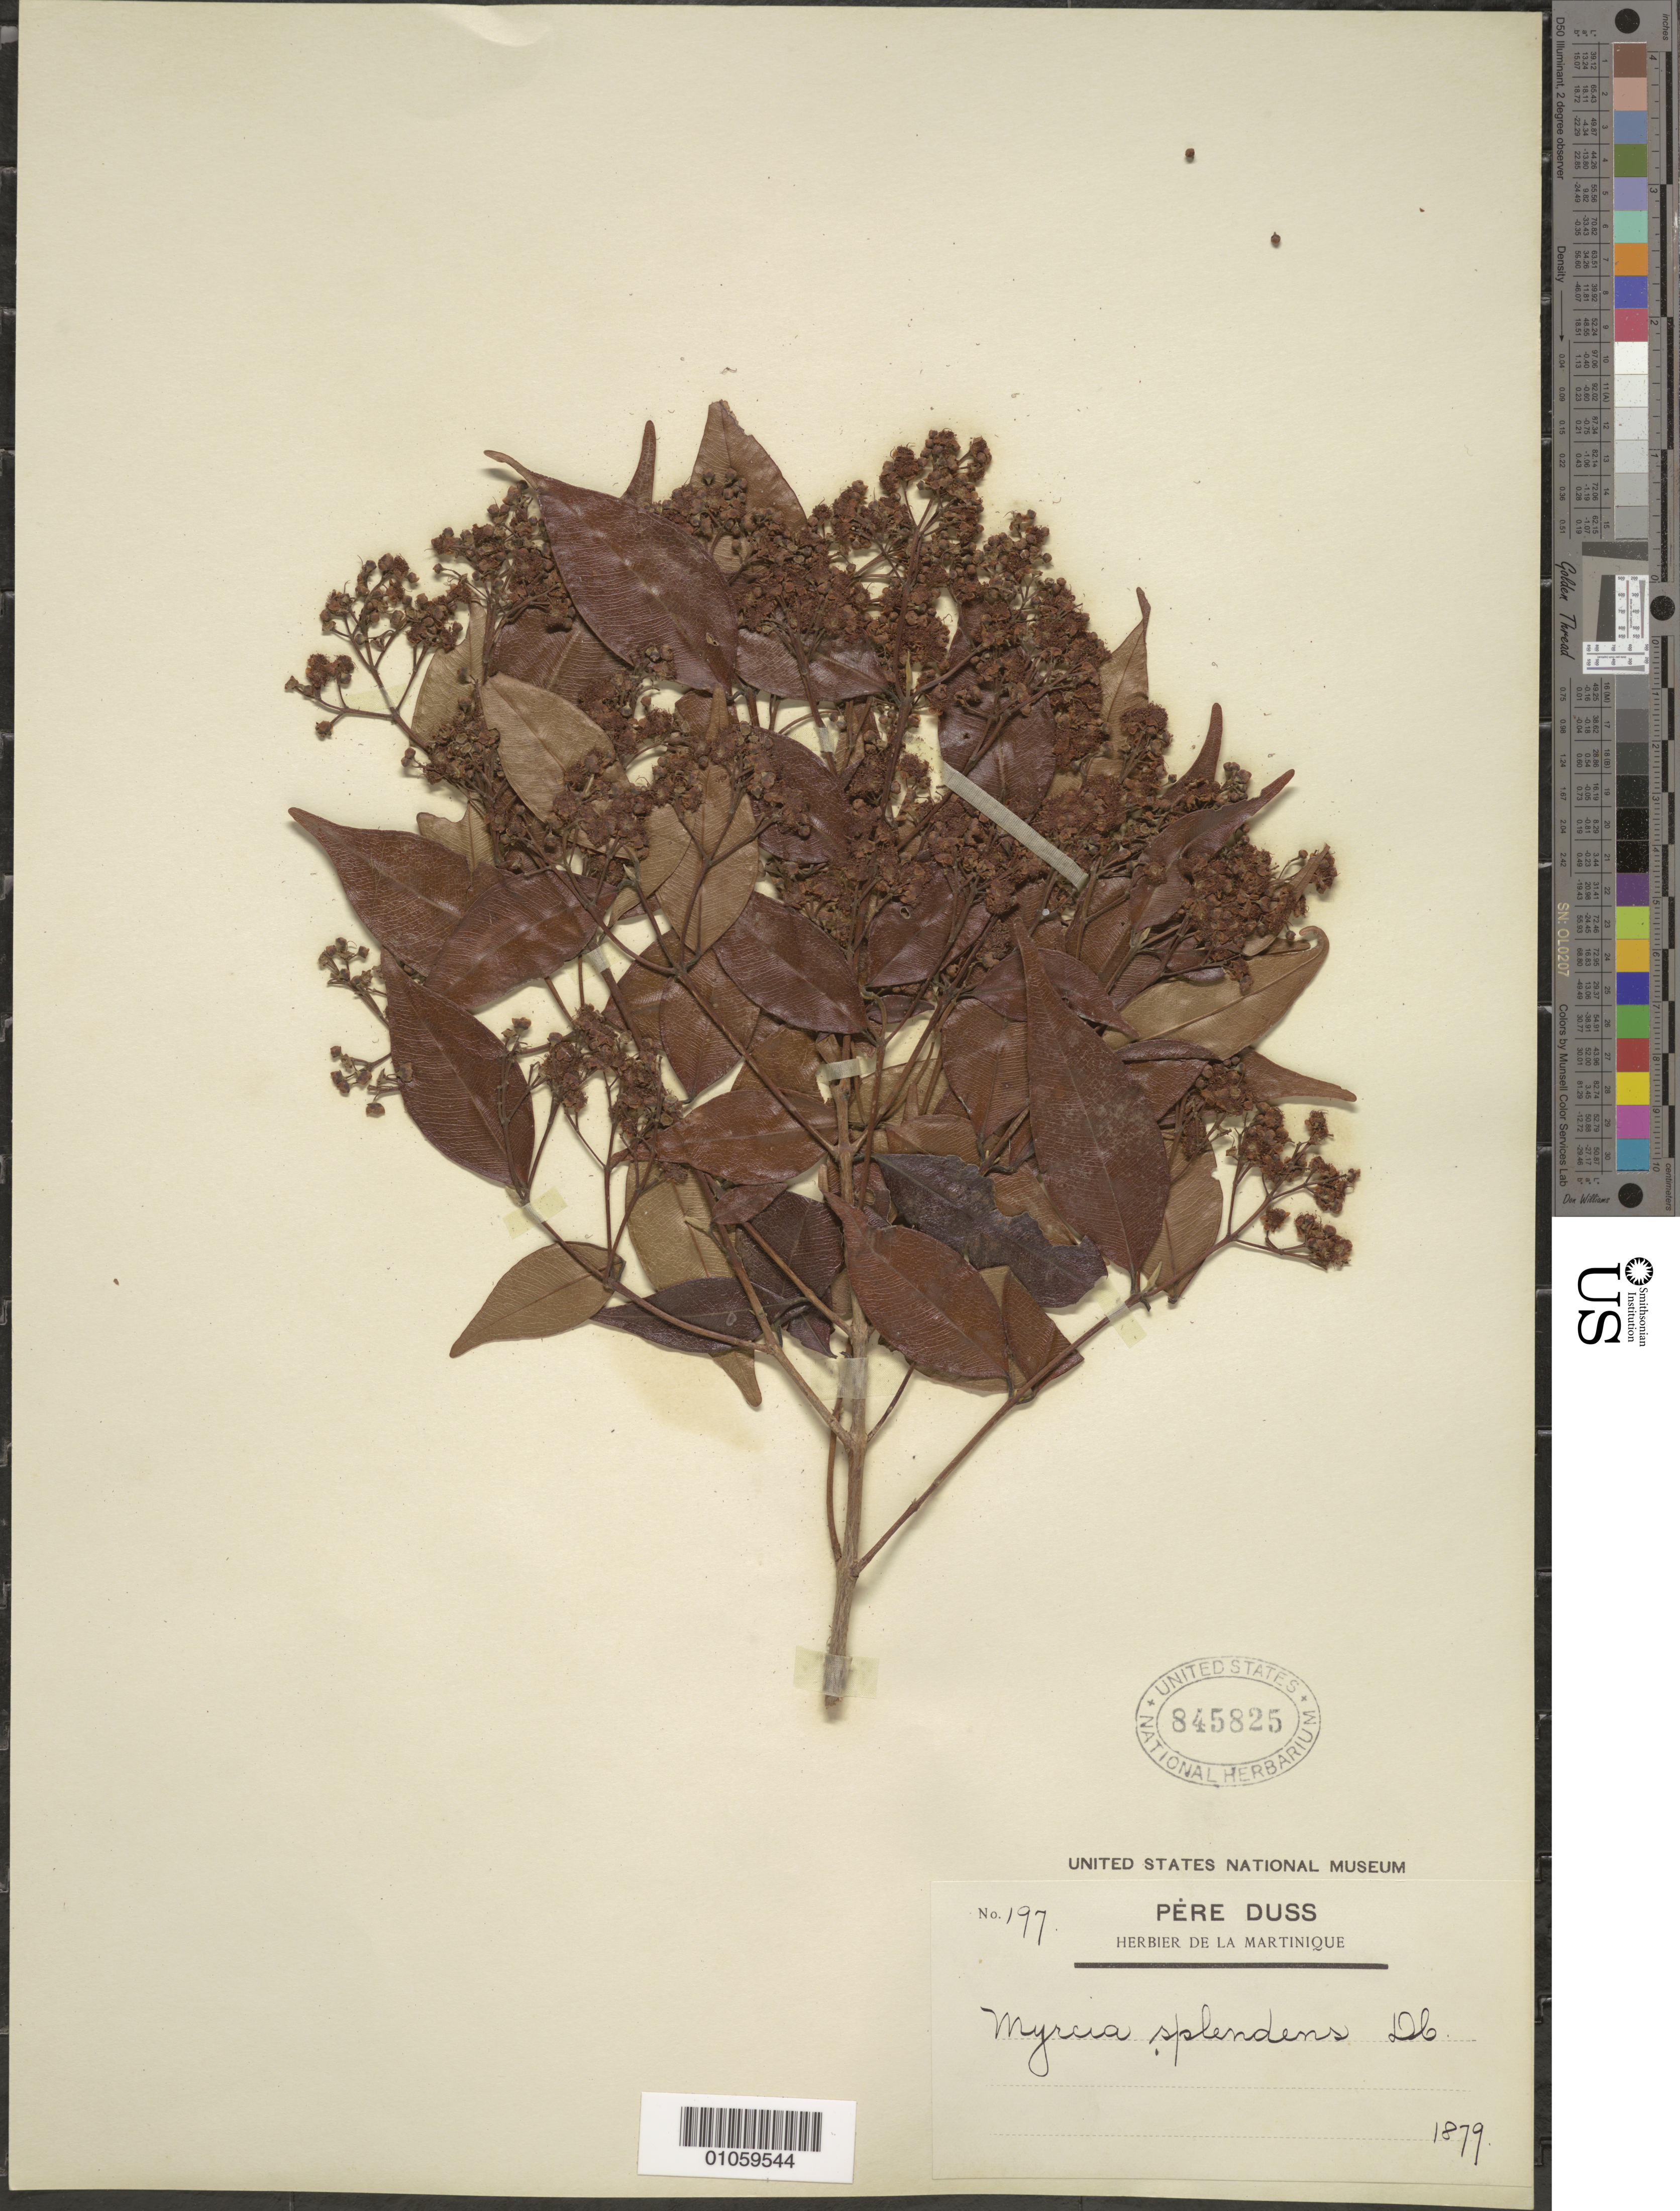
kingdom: Plantae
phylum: Tracheophyta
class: Magnoliopsida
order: Myrtales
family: Myrtaceae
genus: Myrcia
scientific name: Myrcia splendens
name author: (Sw.) DC.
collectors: Père Duss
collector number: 197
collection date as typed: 1879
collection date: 1879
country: Martinique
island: Martinique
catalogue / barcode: US 845825